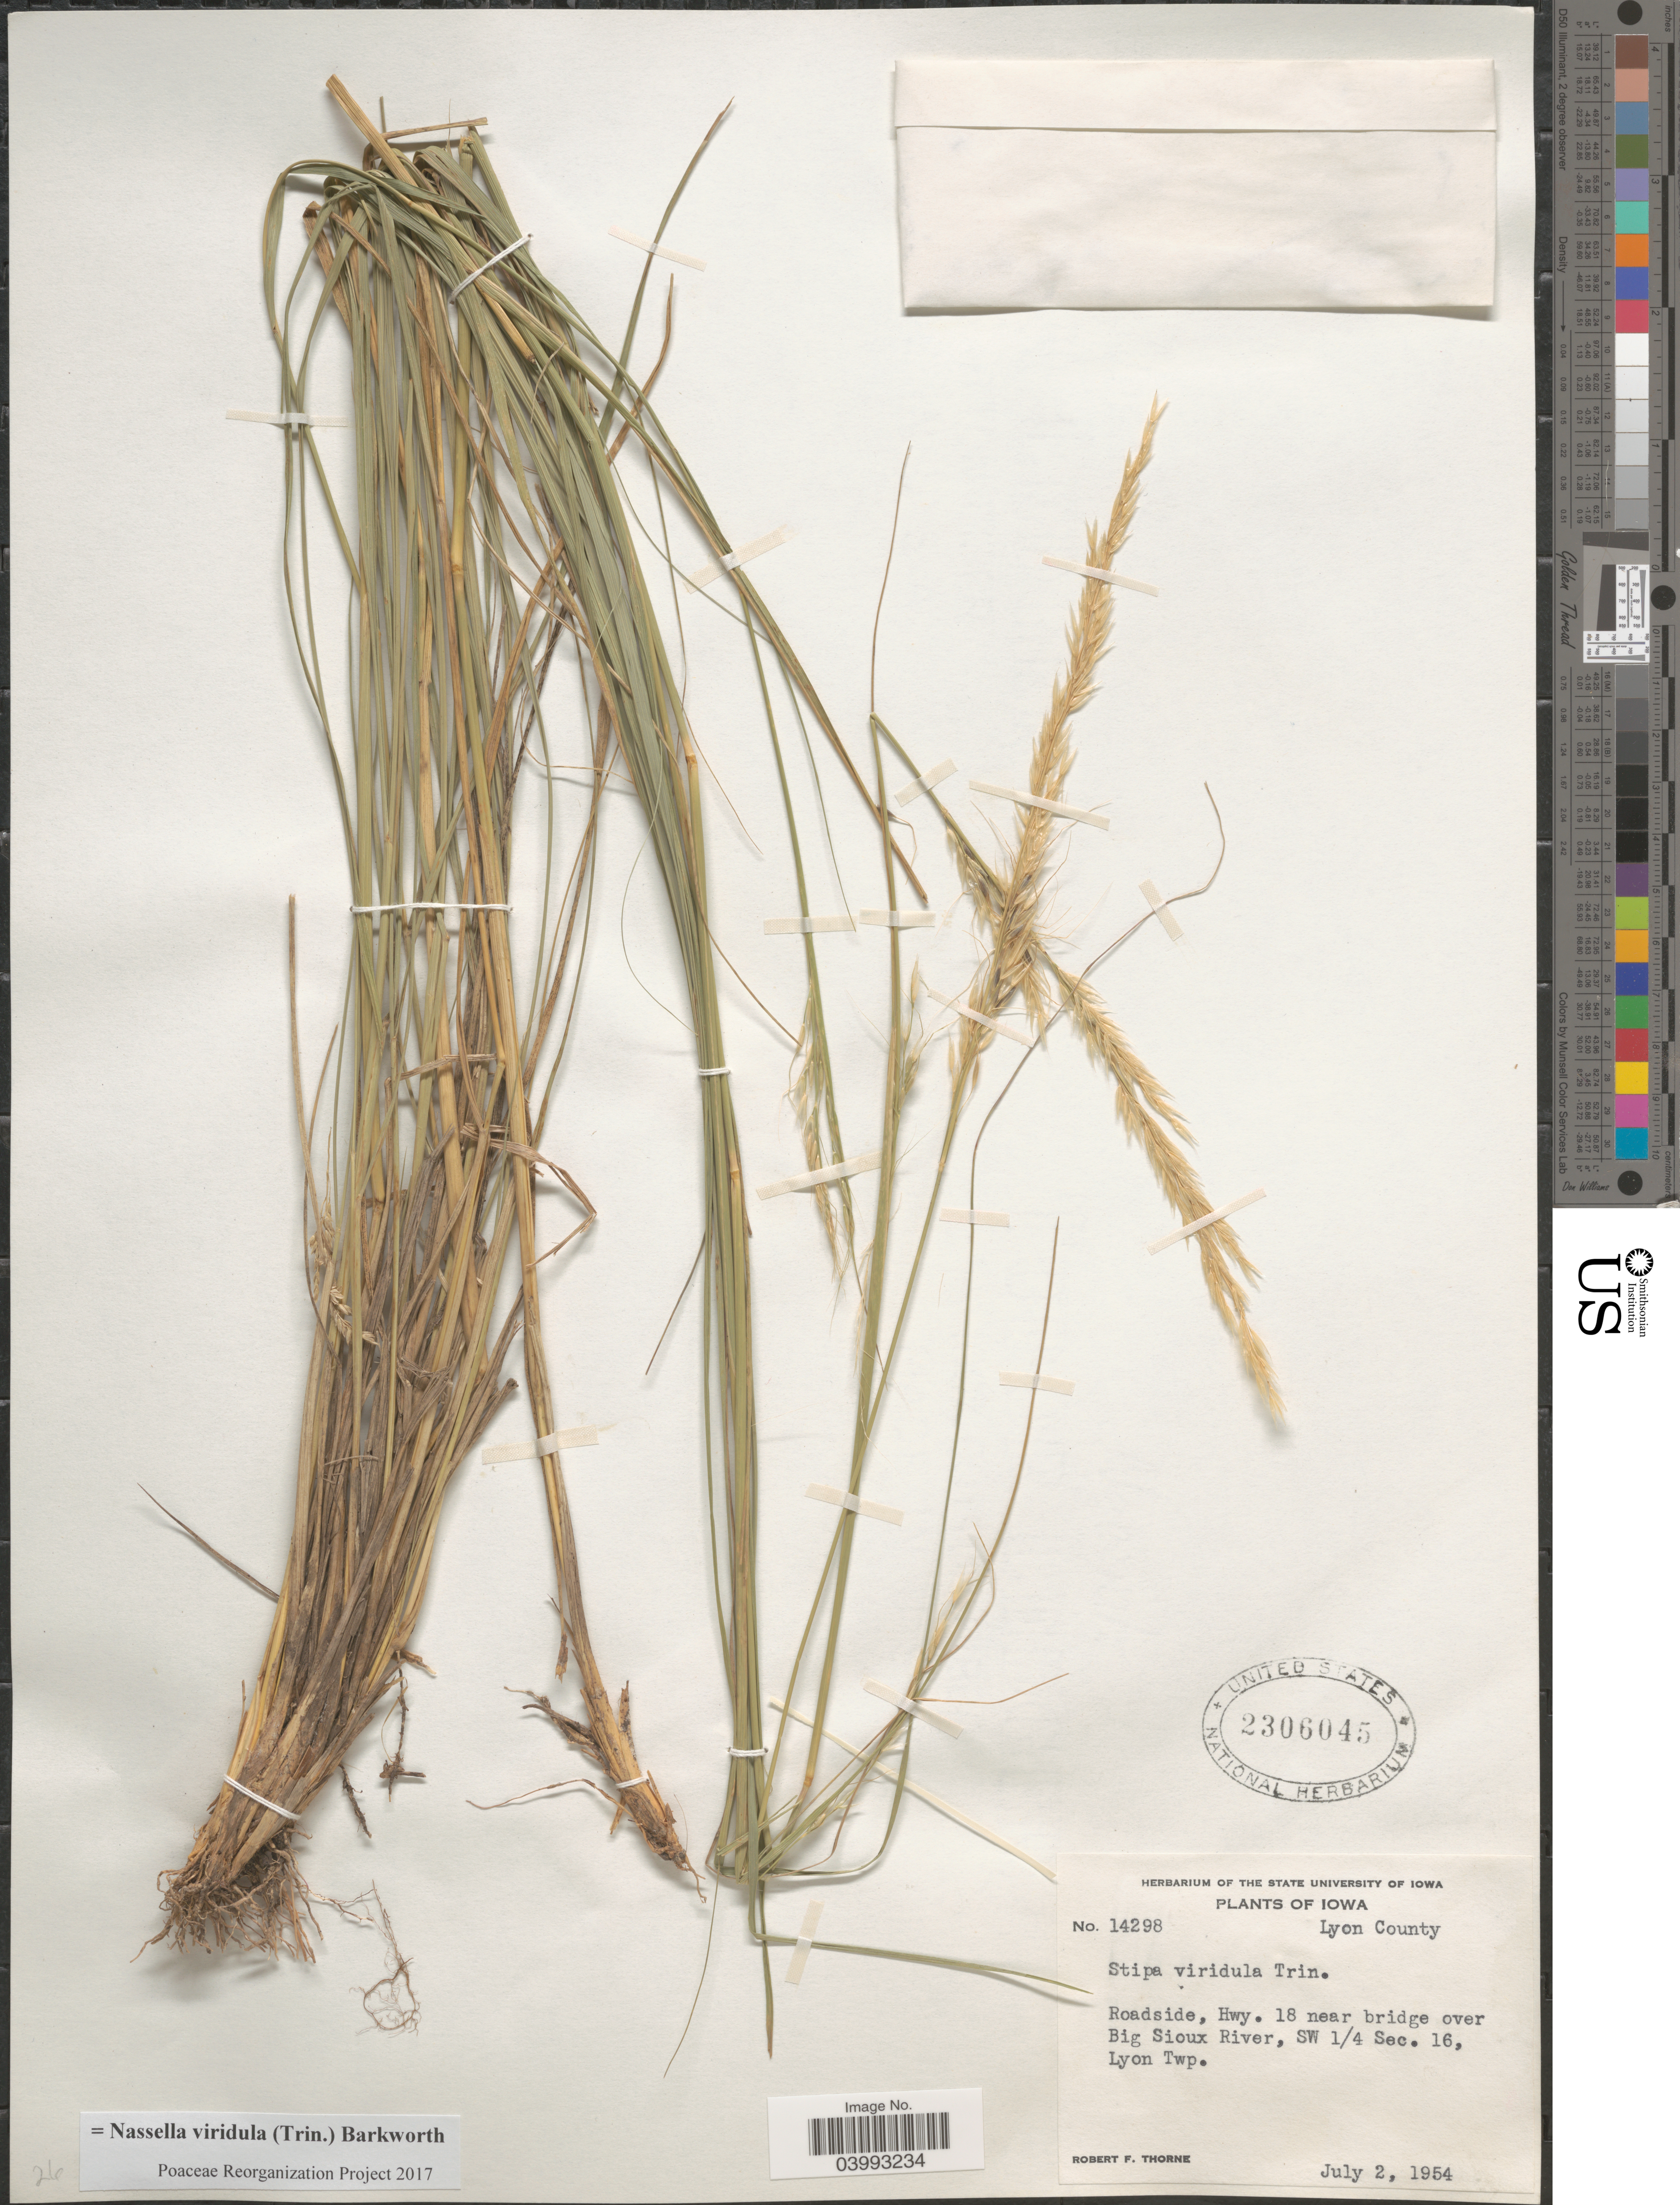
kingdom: Plantae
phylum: Tracheophyta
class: Liliopsida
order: Poales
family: Poaceae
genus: Nassella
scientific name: Nassella viridula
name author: (Trin.) Barkworth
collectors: R. F. Thorne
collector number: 14298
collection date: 1954-07-02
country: United States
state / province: Iowa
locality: Lyon County. Roadside, Hwy. 18 near bridge over Big Sioux River, SW ¼ Sec. 16, Lyon Twp.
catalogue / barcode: US 2306045